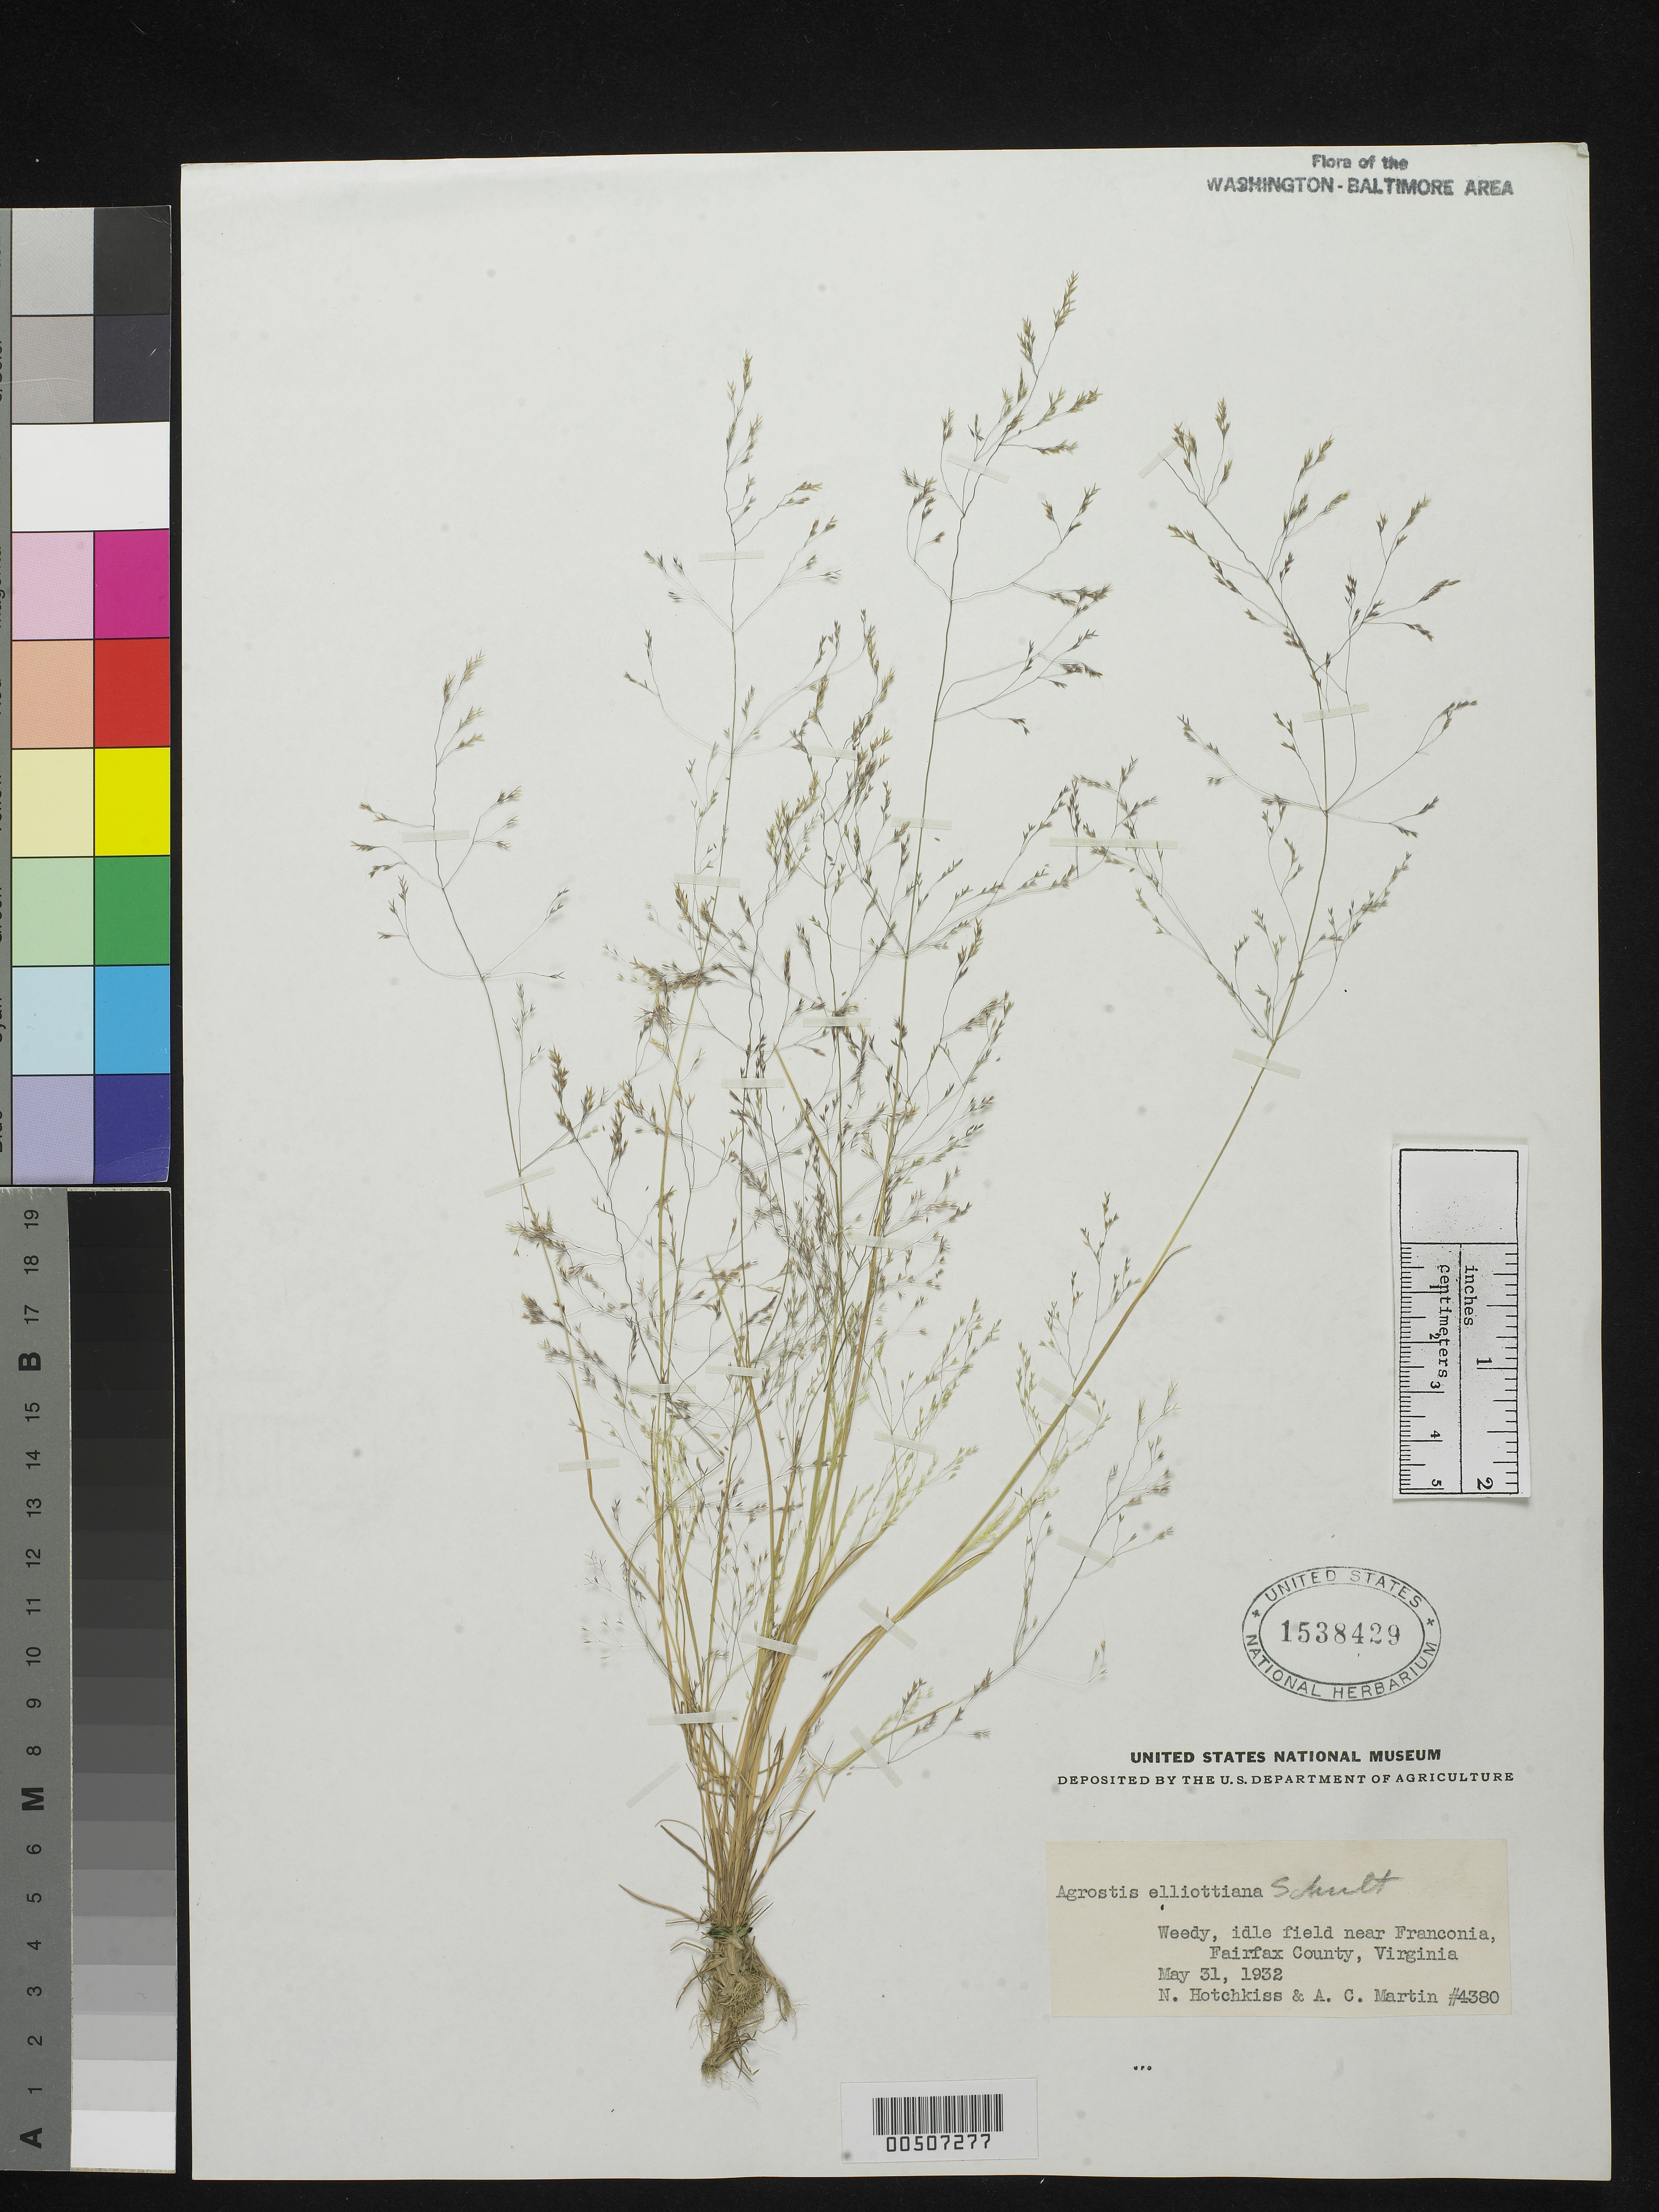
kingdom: Plantae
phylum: Tracheophyta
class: Liliopsida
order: Poales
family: Poaceae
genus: Agrostis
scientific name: Agrostis elliottiana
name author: Schult.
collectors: N. Hotchkiss & A. C. Martin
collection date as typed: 31 May 1932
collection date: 1932-05-31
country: United States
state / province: Virginia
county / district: Fairfax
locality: Near Franconia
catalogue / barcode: US 1538429